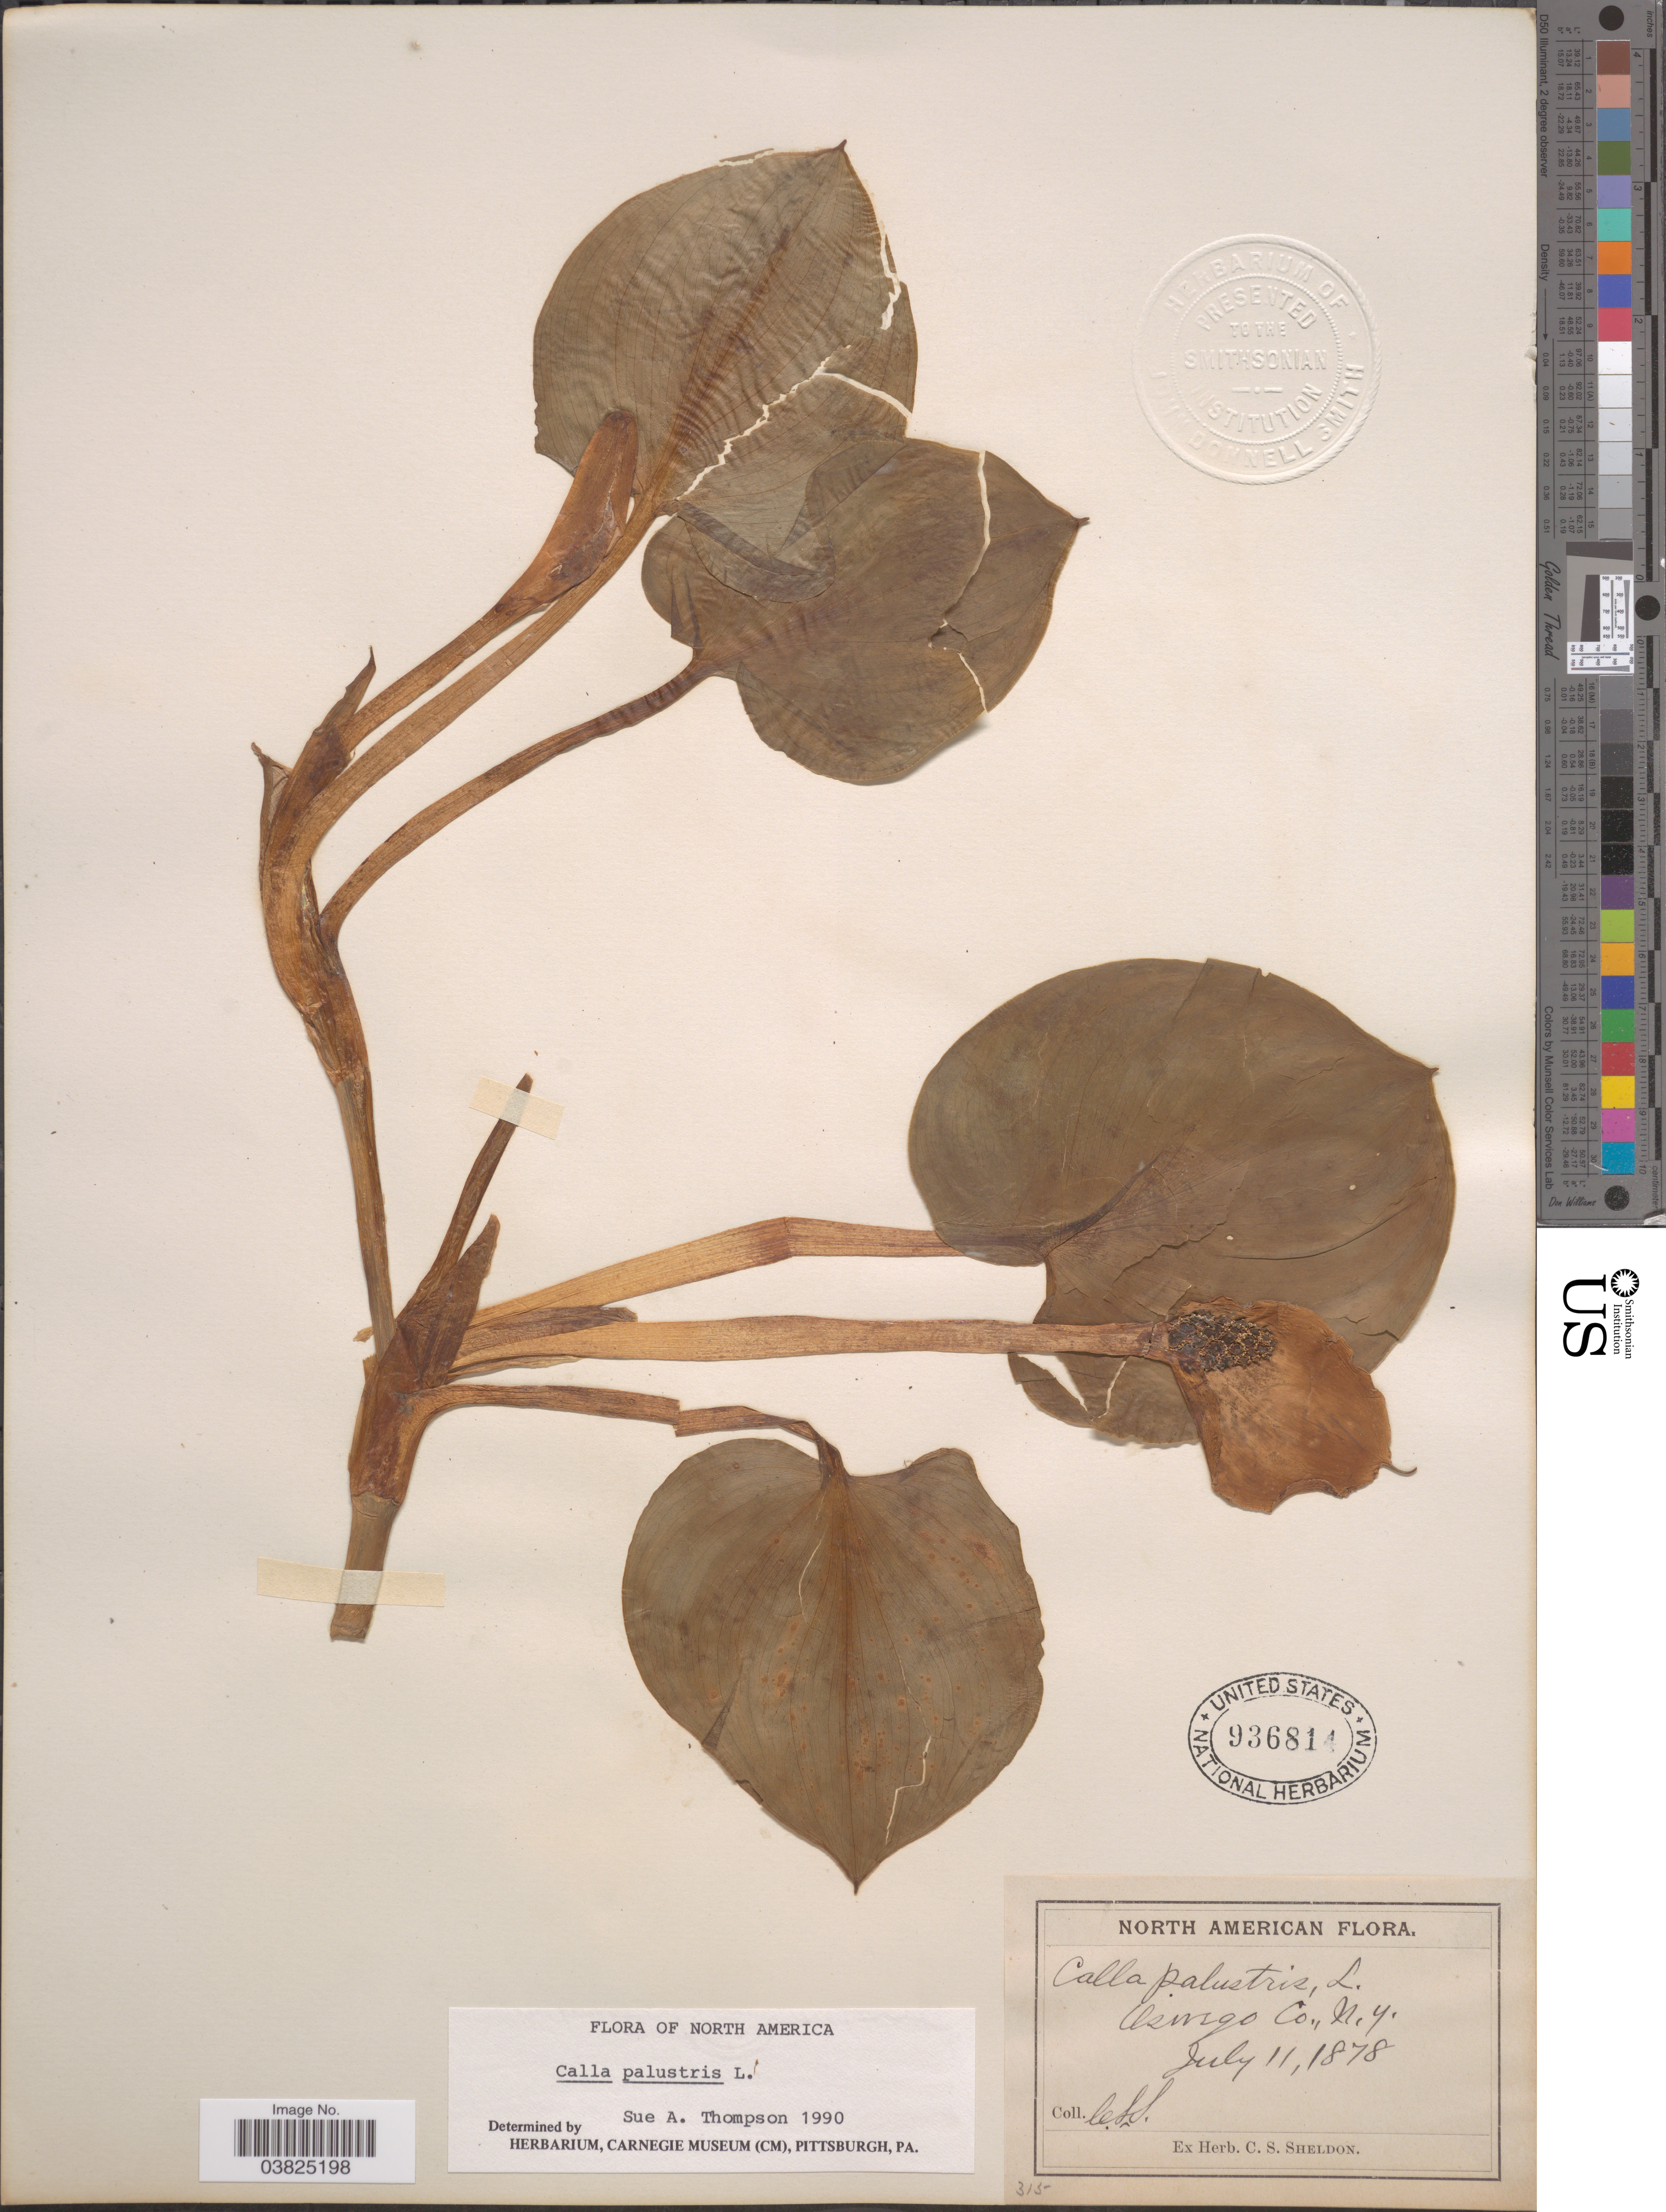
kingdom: Plantae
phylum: Tracheophyta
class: Liliopsida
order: Alismatales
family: Araceae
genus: Calla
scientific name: Calla palustris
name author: L.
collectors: C. S. Sheldon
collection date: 1878-07-11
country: United States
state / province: New York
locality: Oswego Co.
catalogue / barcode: US 936814